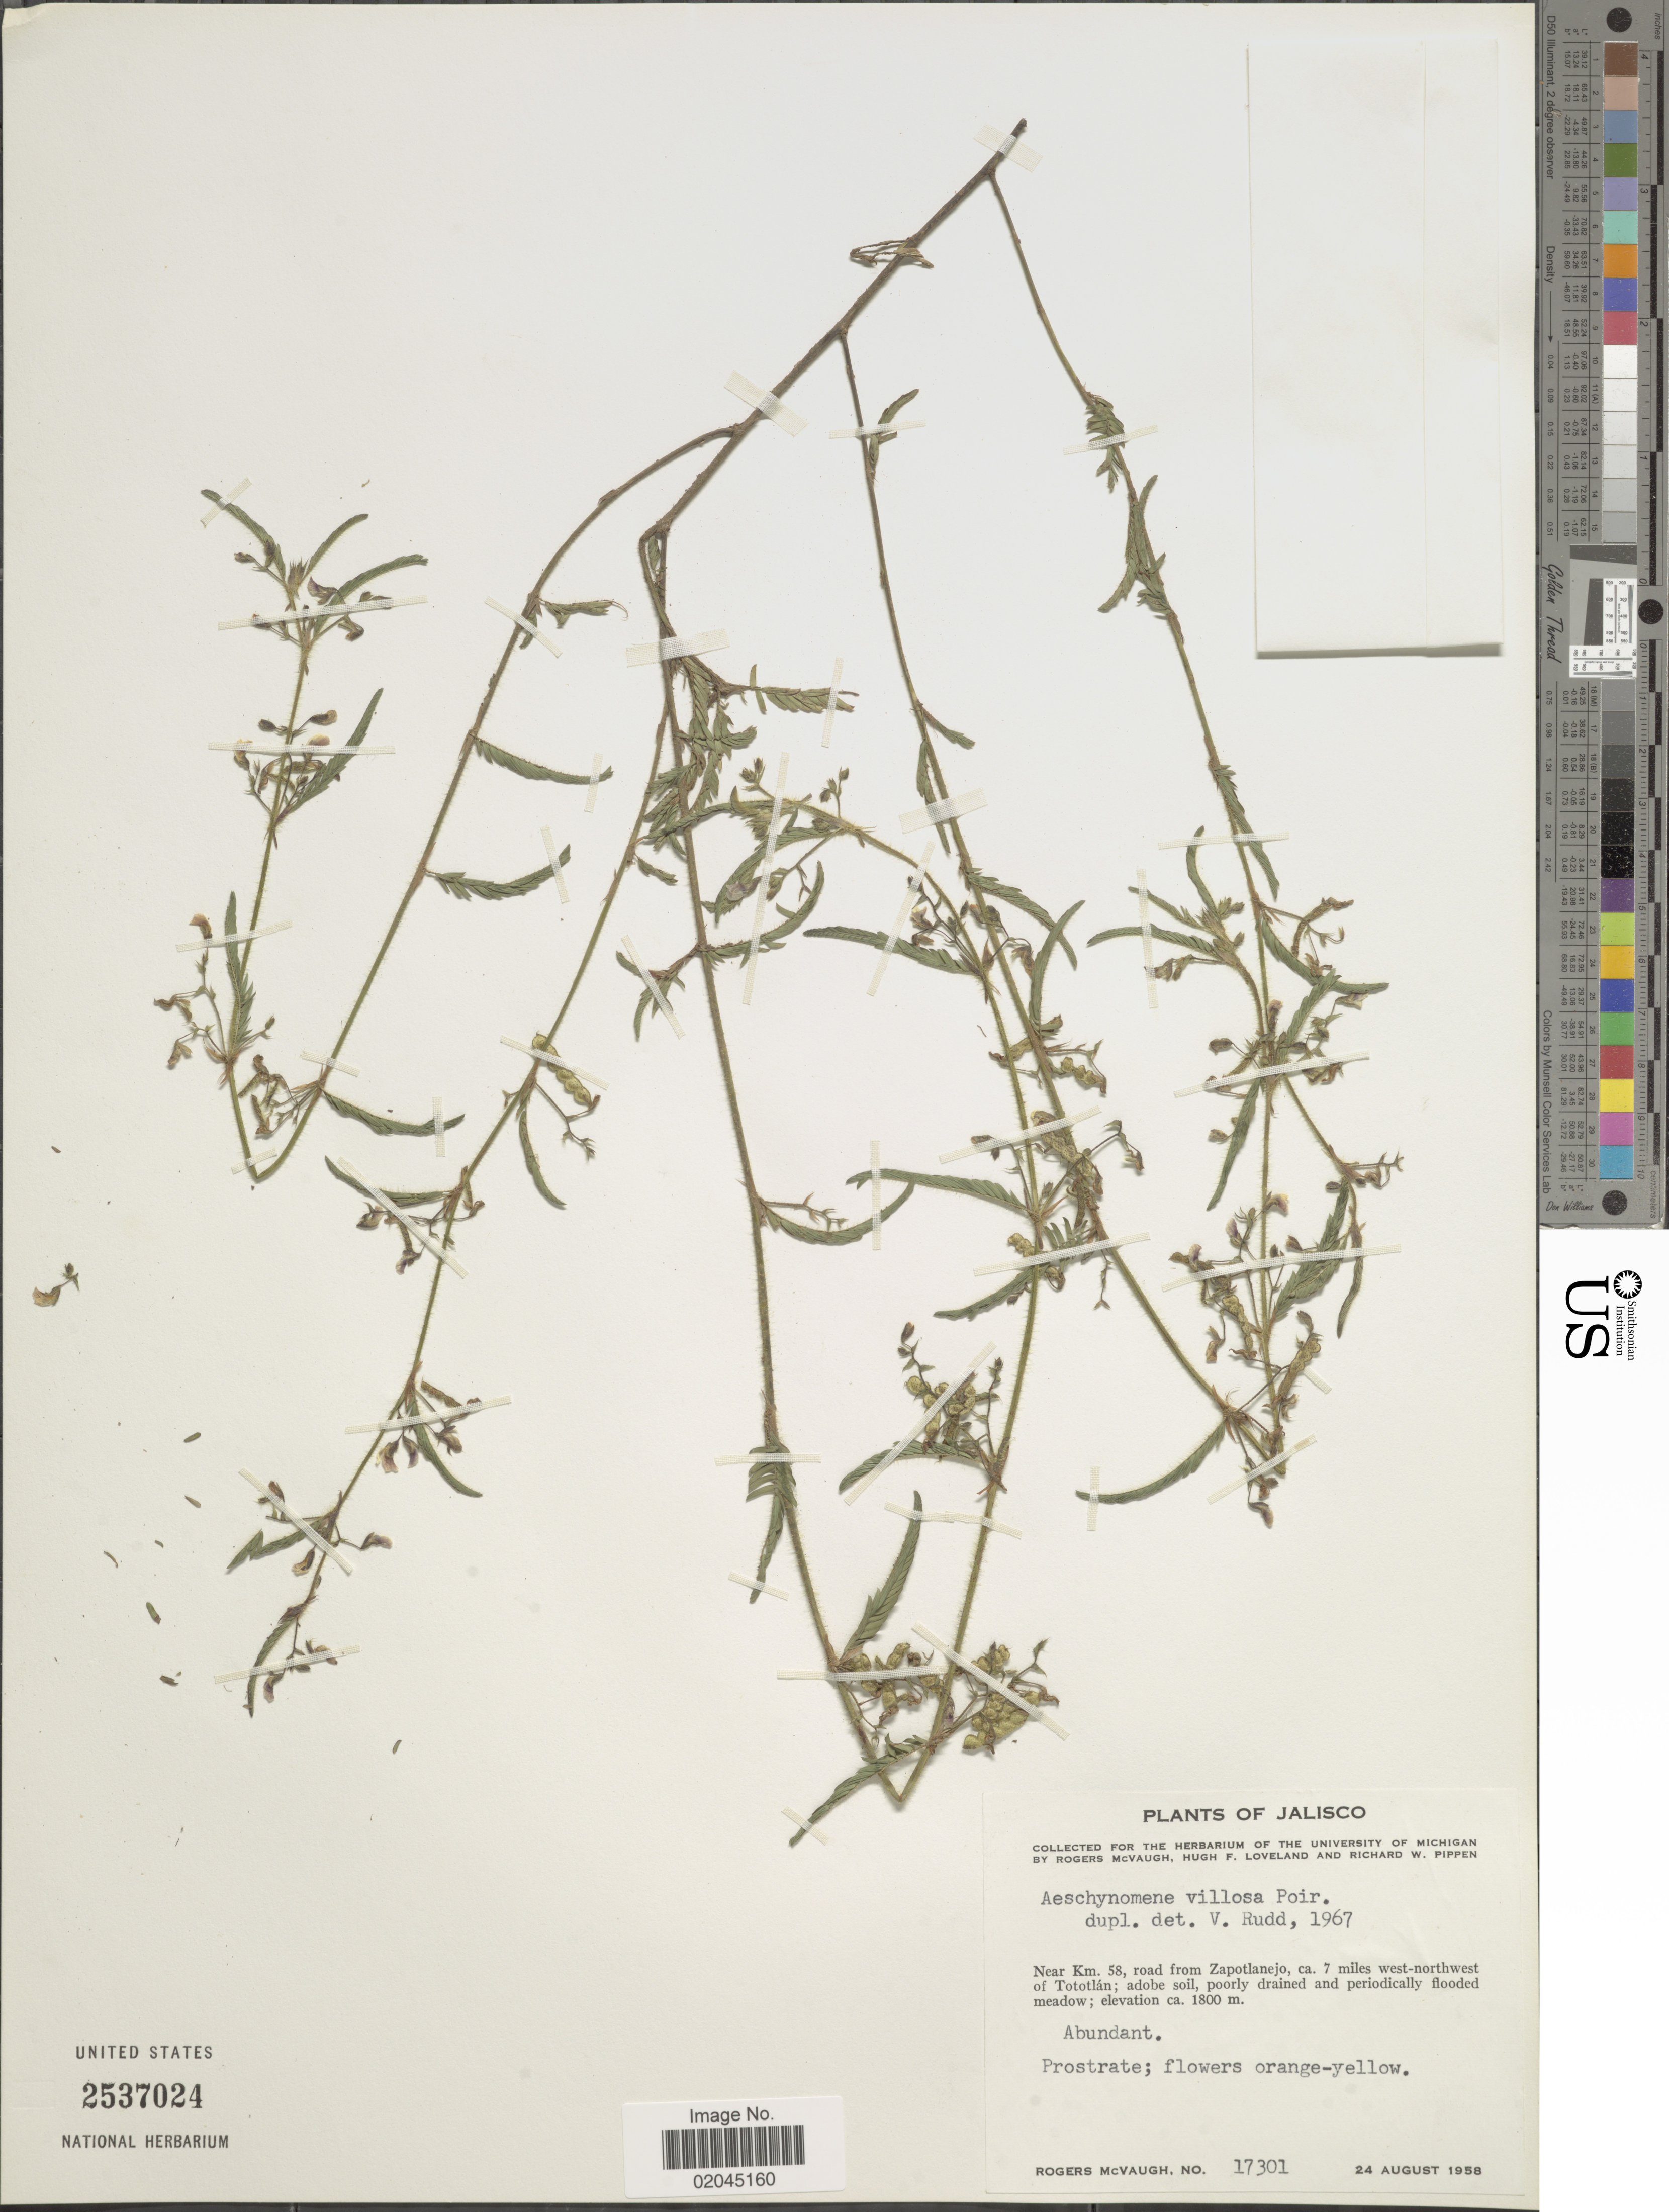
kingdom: Plantae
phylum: Tracheophyta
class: Magnoliopsida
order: Fabales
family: Fabaceae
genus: Aeschynomene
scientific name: Aeschynomene villosa var. villosa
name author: Poir.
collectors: R. McVaugh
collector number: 17301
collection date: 1958-08-24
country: Mexico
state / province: Jalisco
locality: Near Km 58, road from Zapotlanejo, ca 7 miles west-northwest of Tototlán; adobe soil, poorly drained and periodically flooded meadow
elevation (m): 1800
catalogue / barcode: US 2537024